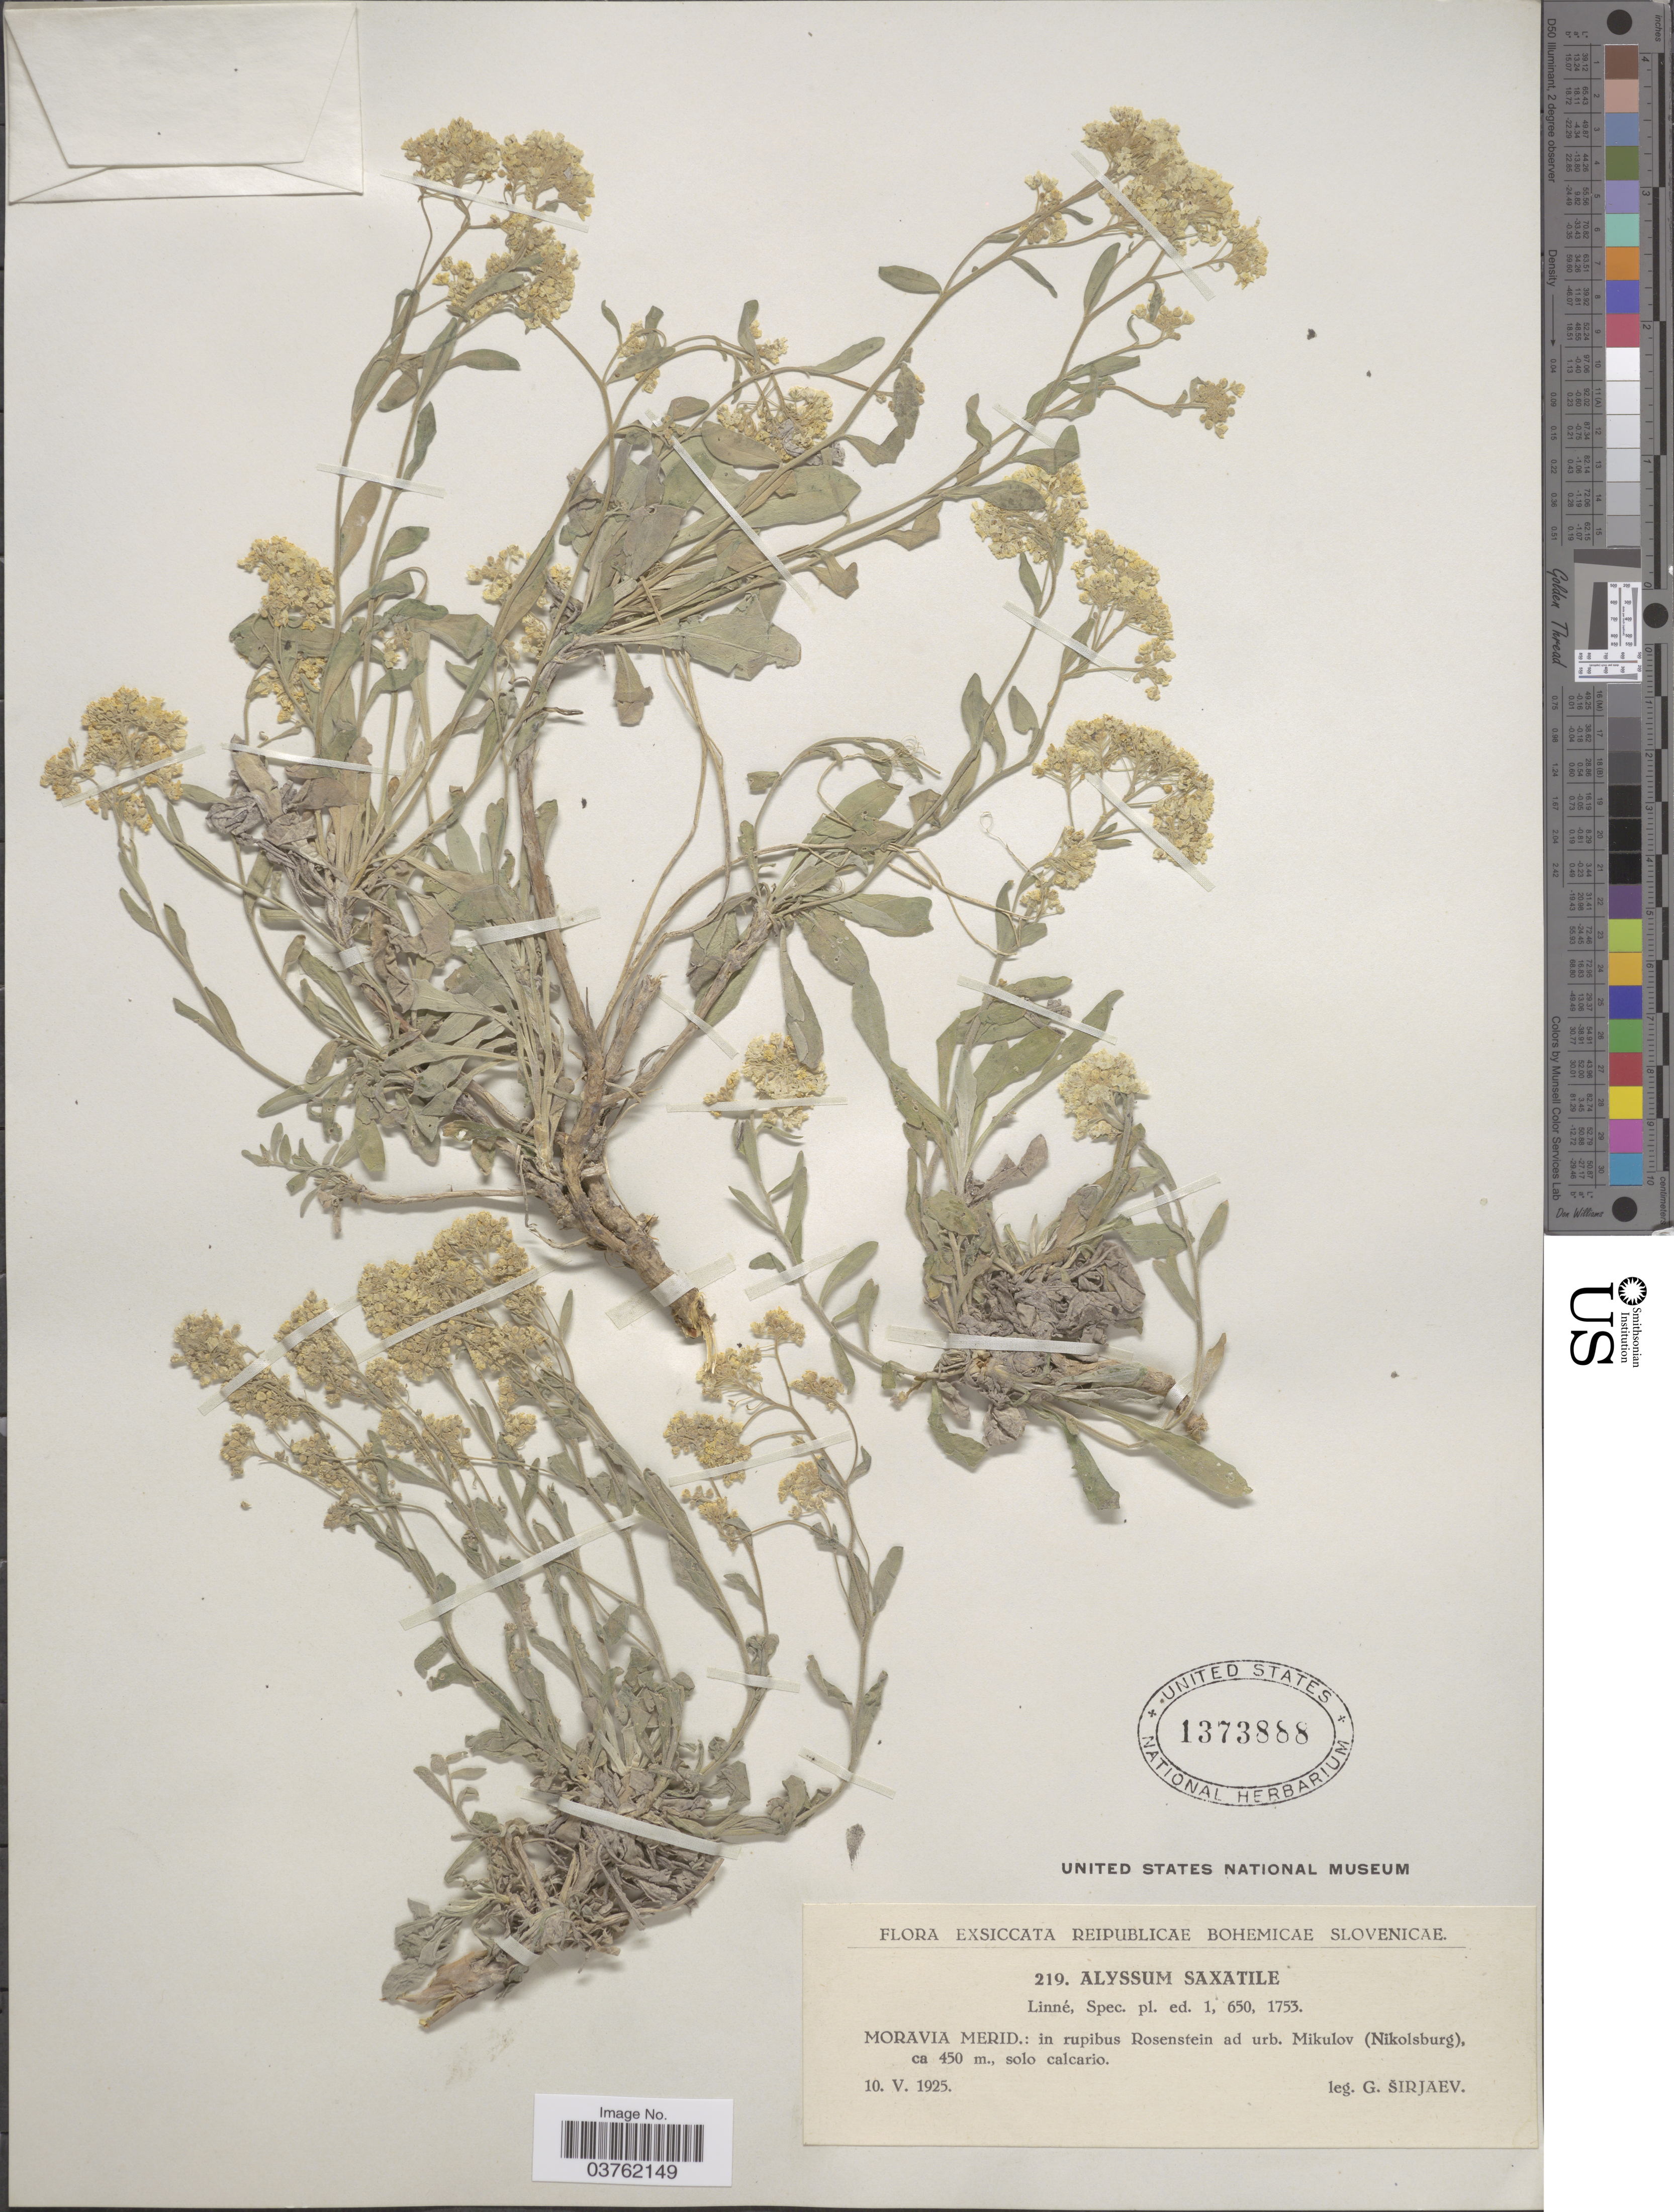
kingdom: Plantae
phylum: Tracheophyta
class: Magnoliopsida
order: Brassicales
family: Brassicaceae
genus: Alyssum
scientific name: Alyssum saxatile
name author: L.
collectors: G. Sirjaev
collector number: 219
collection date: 1925-05-10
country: Czechia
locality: Reipublicae Bohemicae Slovenicae. Moravia Merid.: in rupibus Rosenstein ad urb. Mikulov (Nikolsburg).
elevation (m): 450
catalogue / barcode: US 1373888